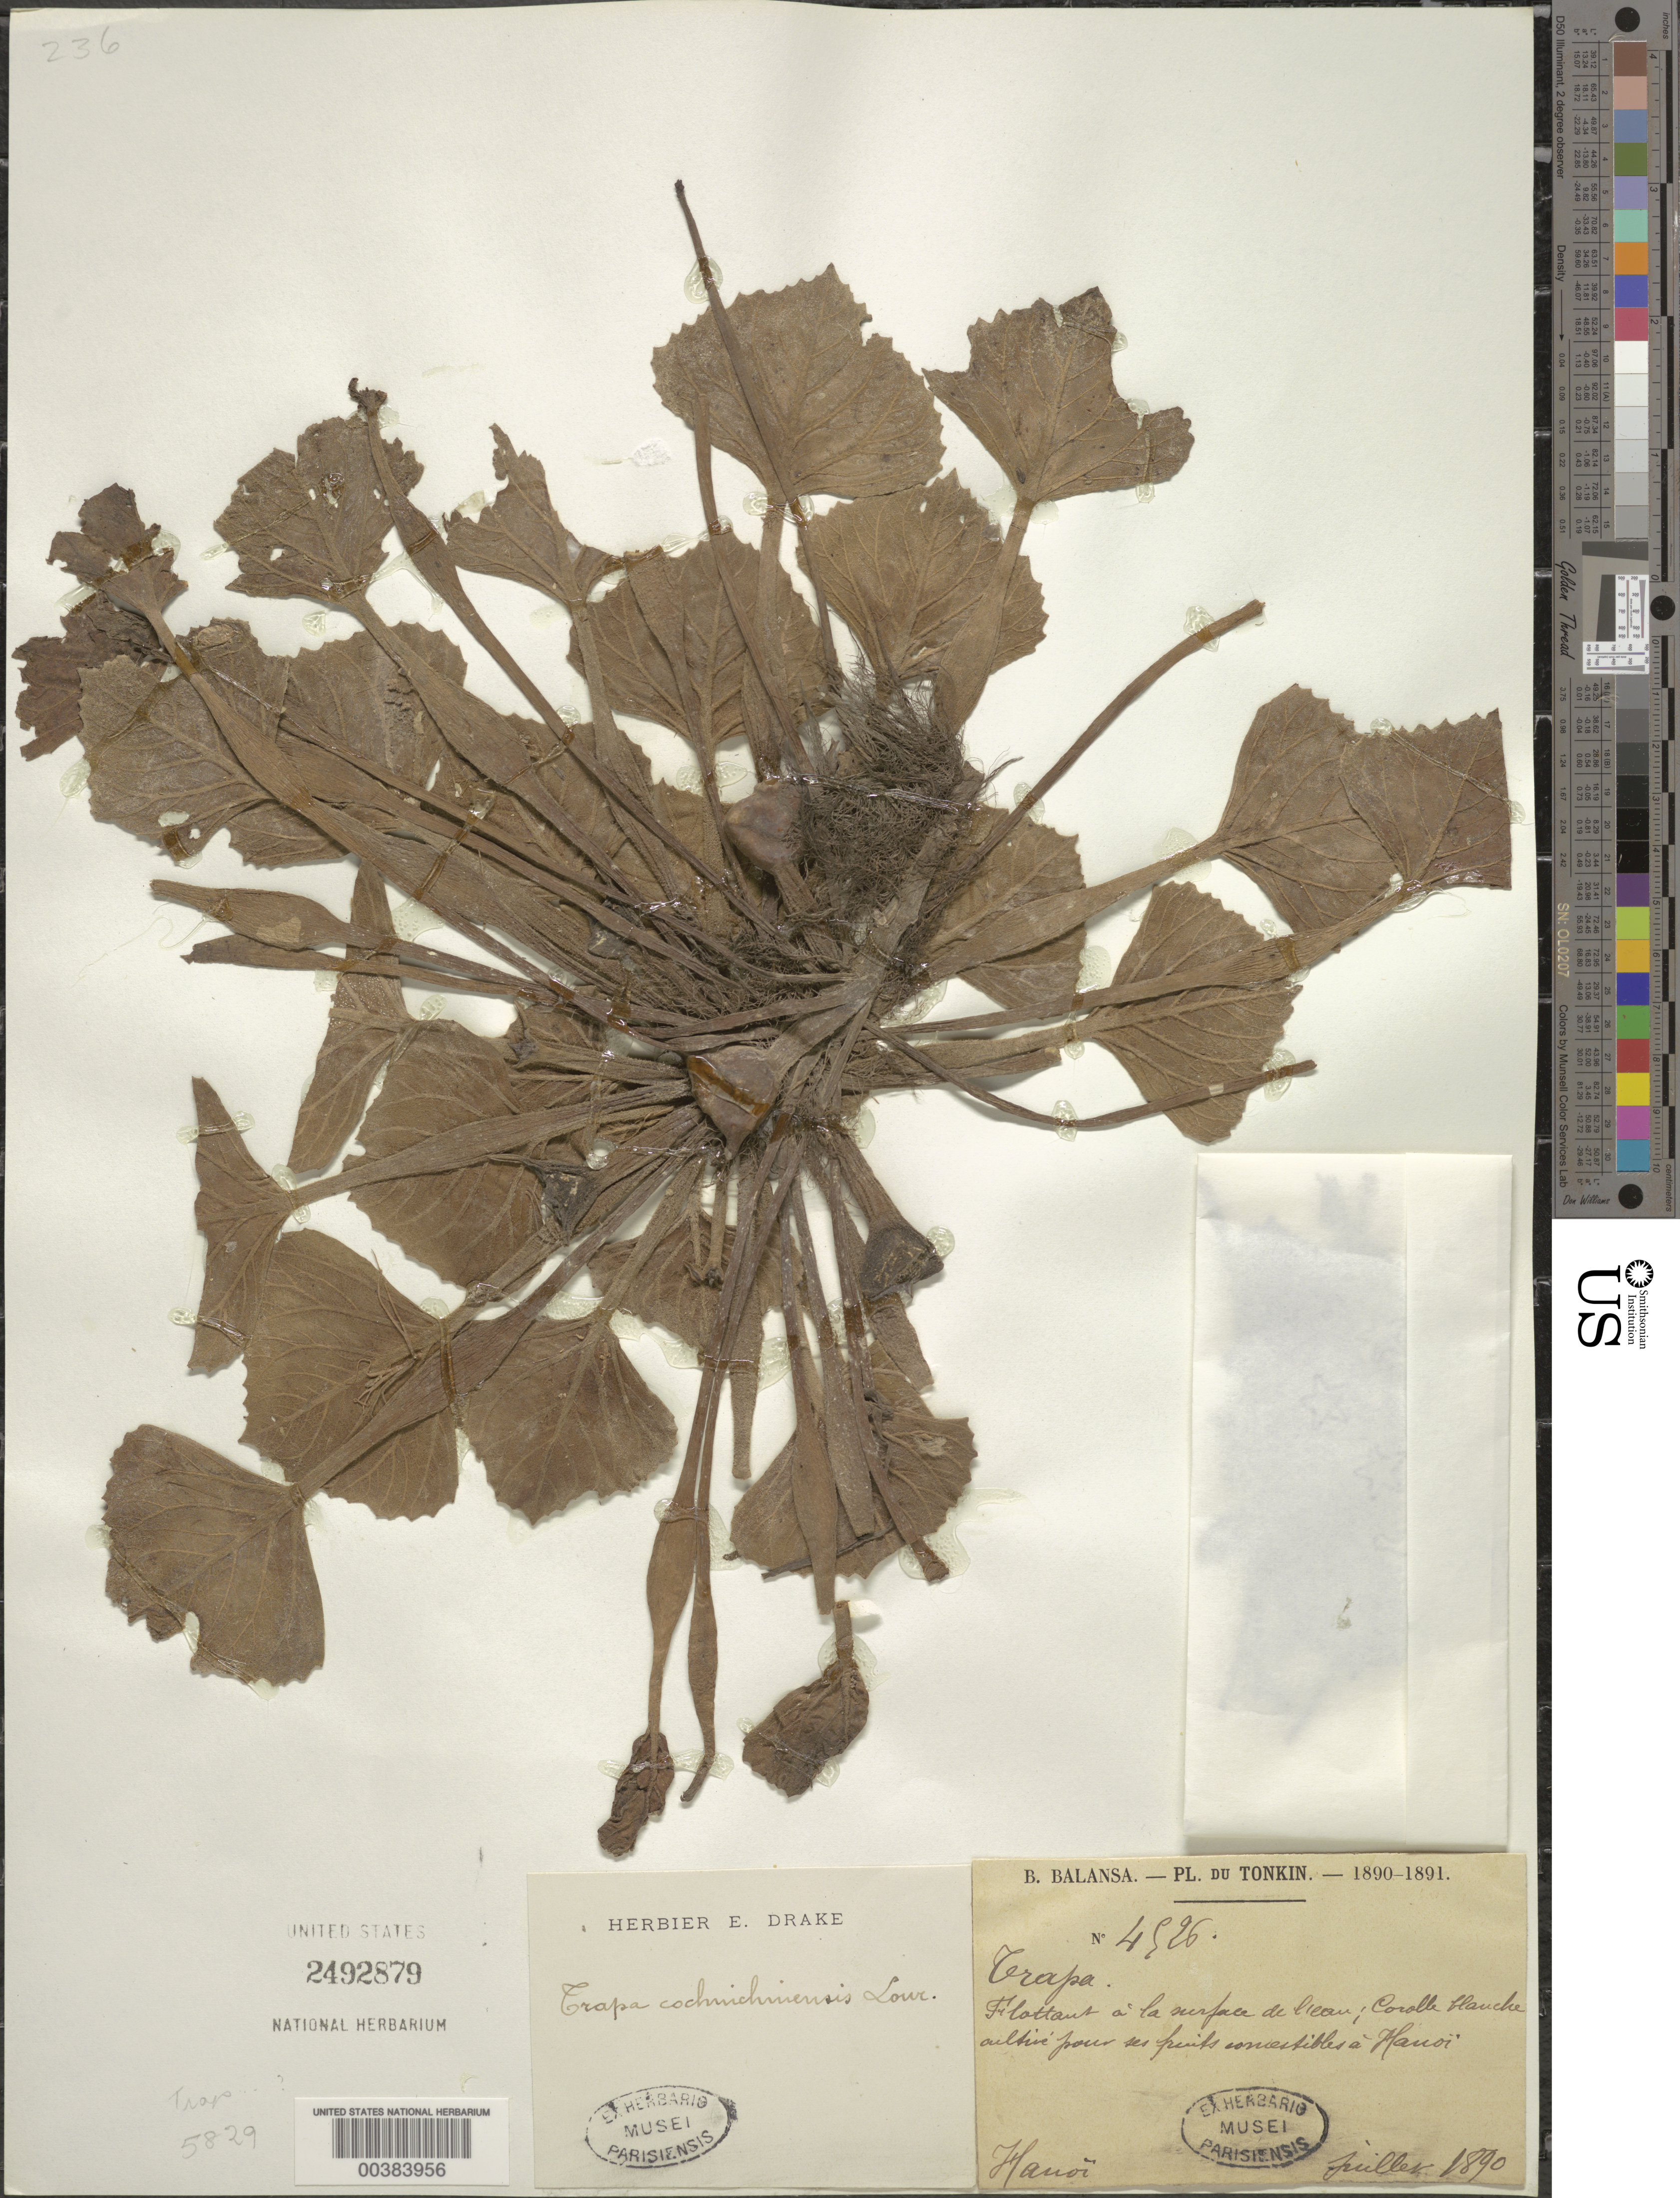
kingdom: Plantae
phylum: Tracheophyta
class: Magnoliopsida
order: Myrtales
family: Lythraceae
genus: Trapa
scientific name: Trapa cochinchinensis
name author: Lour.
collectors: B. Balansa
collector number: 4526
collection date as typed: Jul 1890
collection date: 1890-07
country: Vietnam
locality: Hanoi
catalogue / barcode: US 2492879